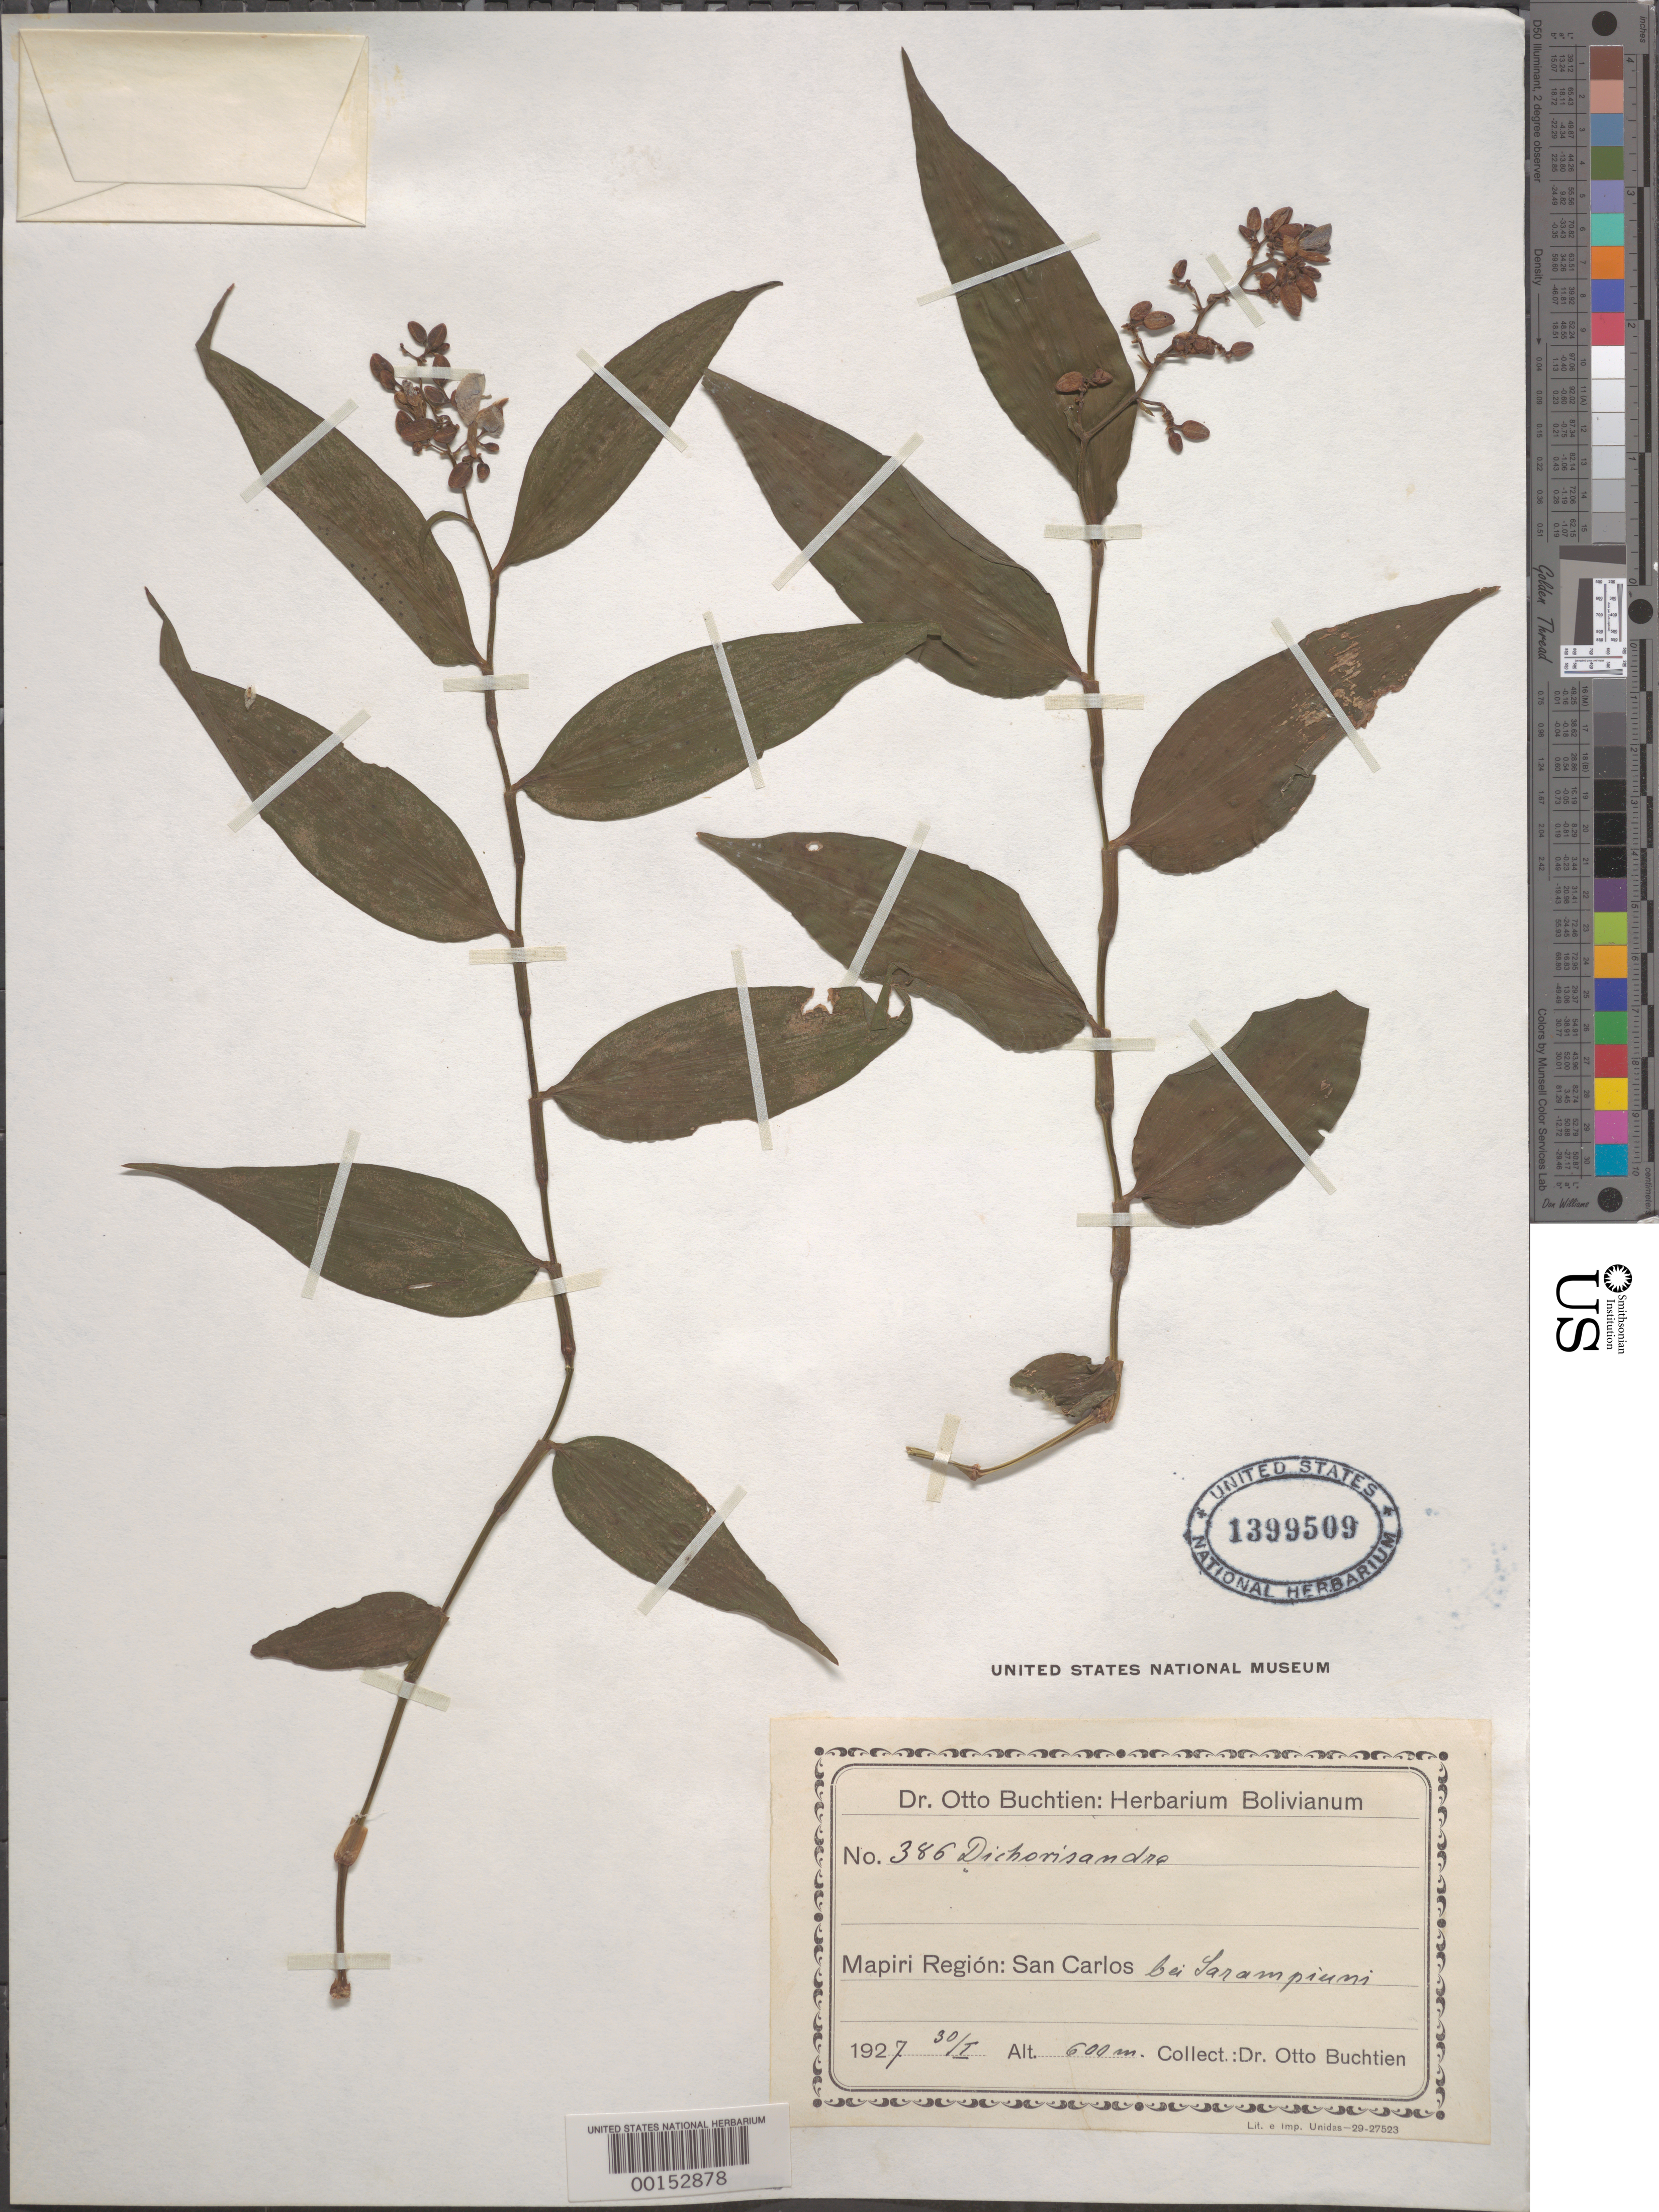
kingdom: Plantae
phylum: Tracheophyta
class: Liliopsida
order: Commelinales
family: Commelinaceae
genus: Dichorisandra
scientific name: Dichorisandra sp.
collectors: O. Buchtien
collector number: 386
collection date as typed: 30 Jan 1927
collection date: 1927-01-30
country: Bolivia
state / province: La Paz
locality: Mapiri, San Carlos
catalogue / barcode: US 1399509